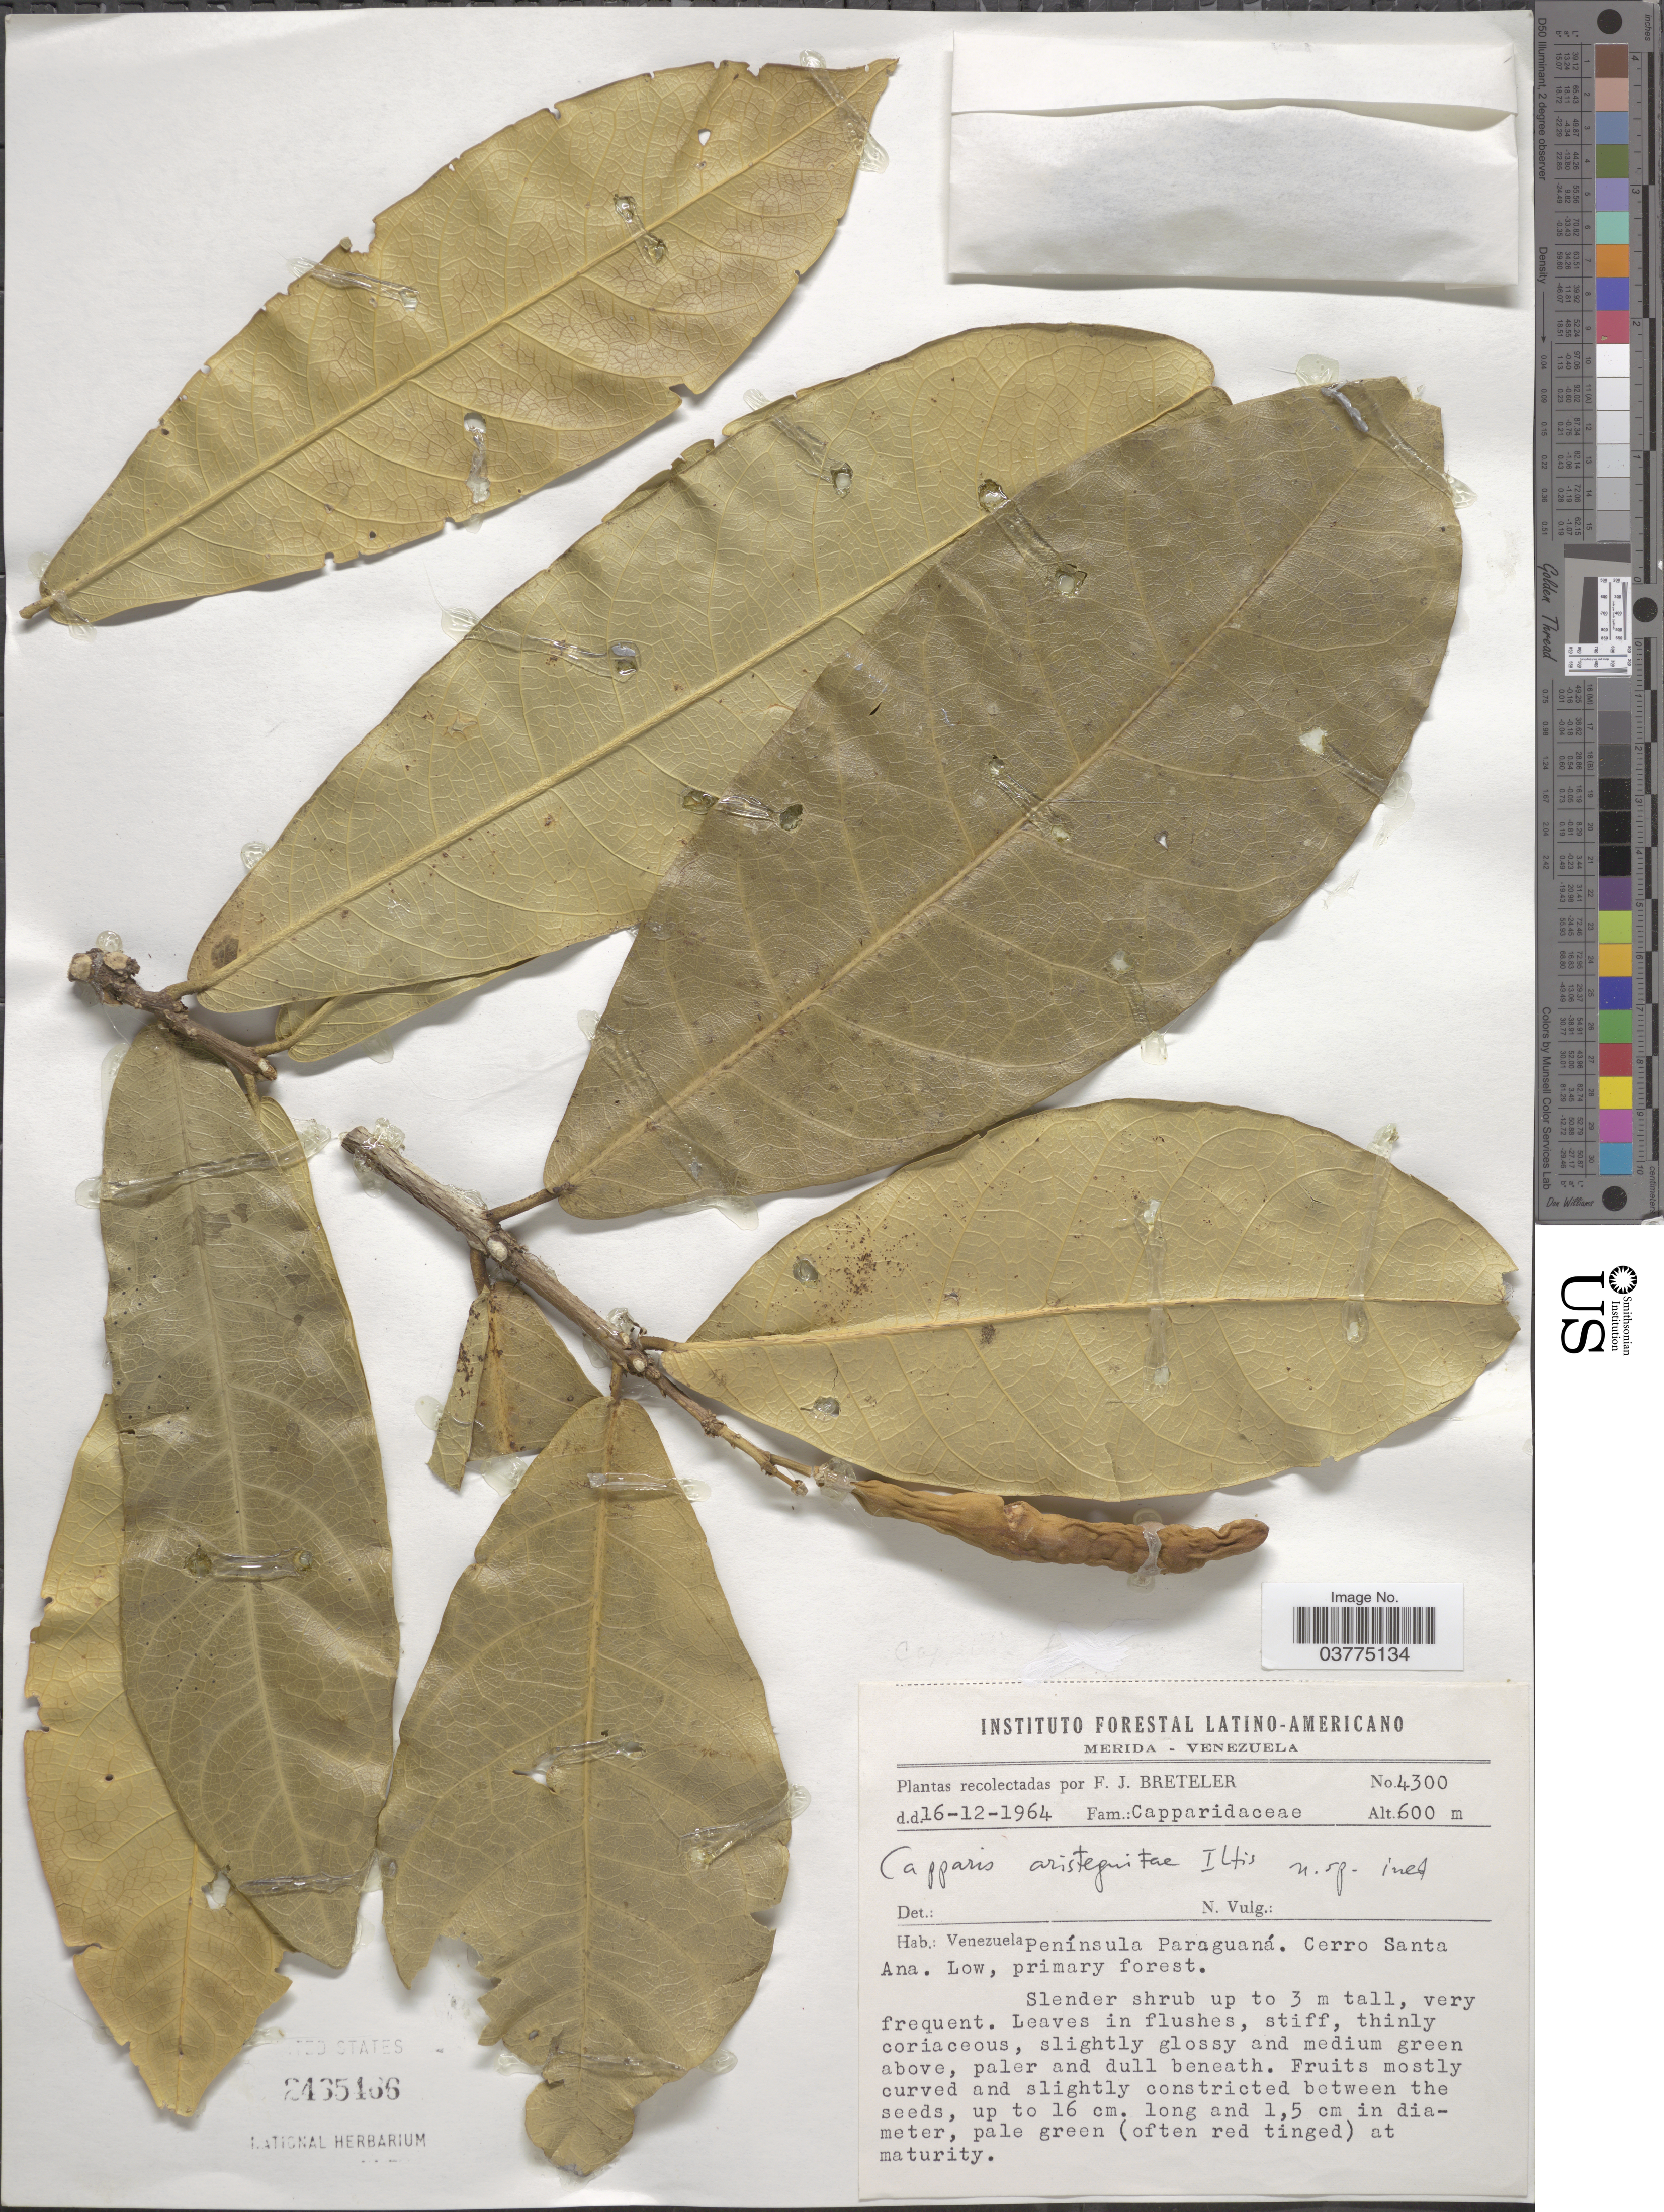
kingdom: Plantae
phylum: Tracheophyta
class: Magnoliopsida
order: Brassicales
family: Capparaceae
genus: Capparis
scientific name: Capparis amazonica Iltis, ined.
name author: Iltis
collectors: F. J. Breteler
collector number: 4300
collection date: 1964-12-16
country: Venezuela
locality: Península Paraguaná. Cerro Santa Ana.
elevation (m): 600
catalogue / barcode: US 2465466